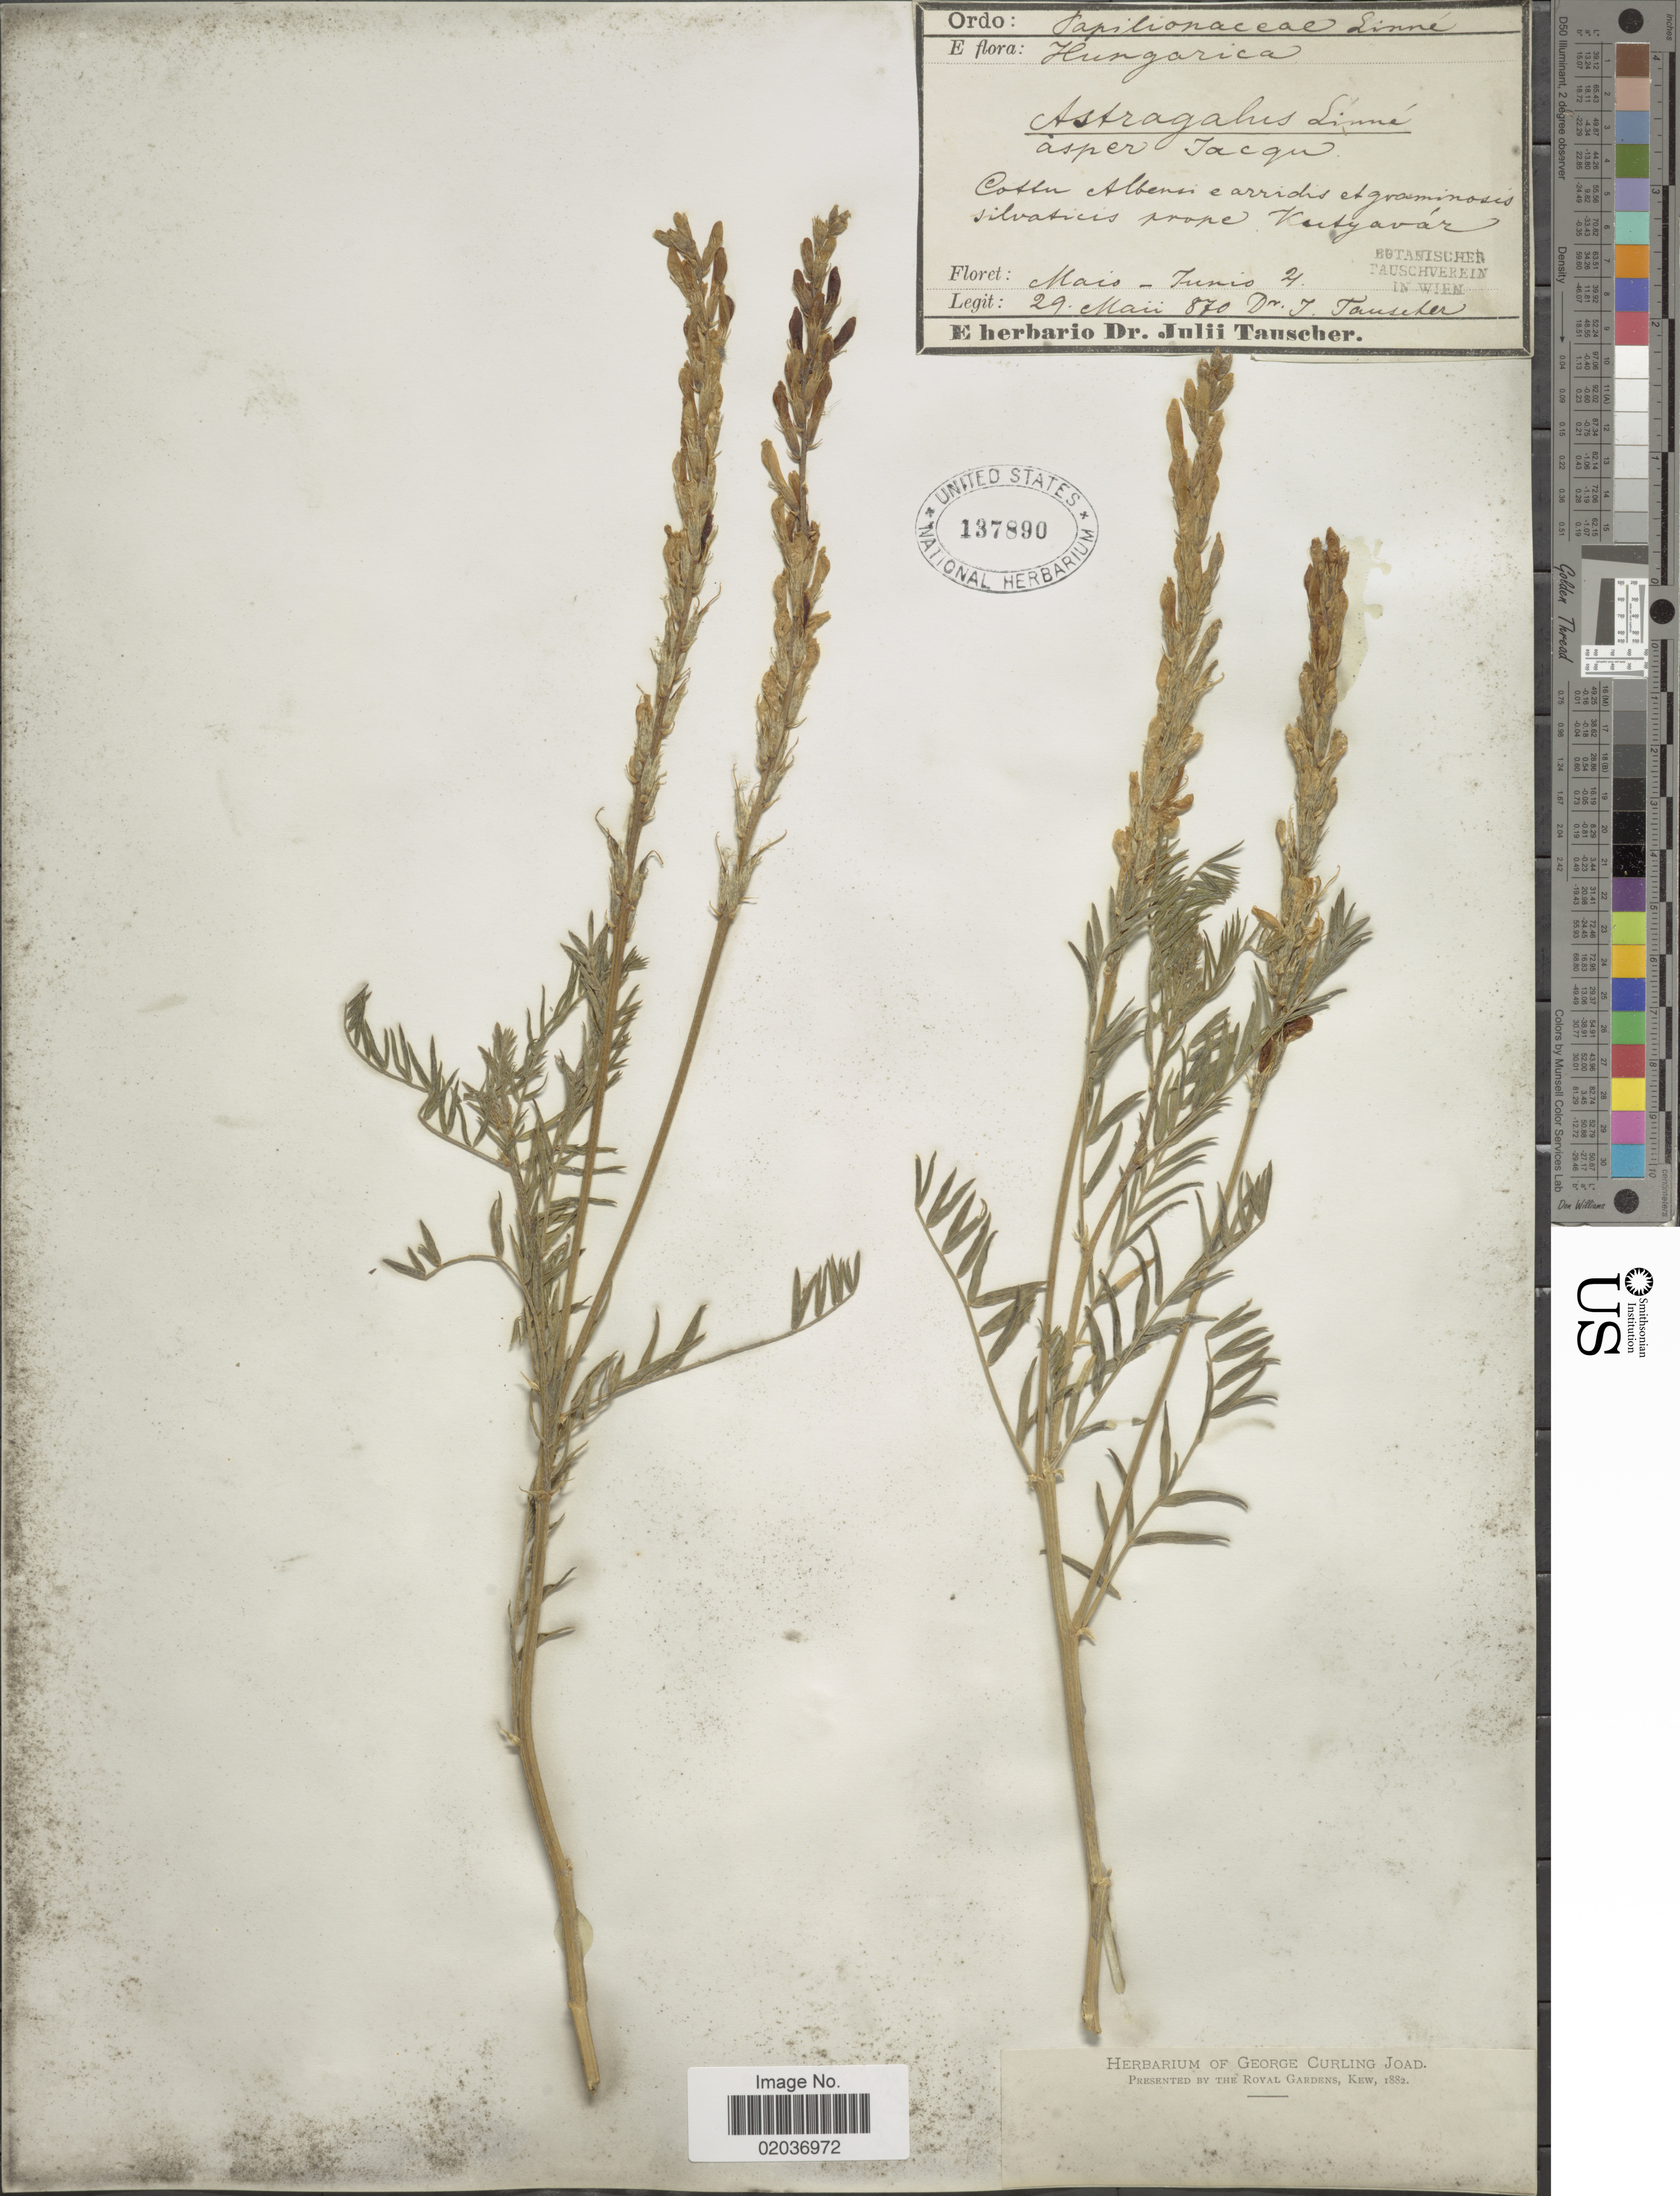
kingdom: Plantae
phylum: Tracheophyta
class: Magnoliopsida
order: Fabales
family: Fabaceae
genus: Astragalus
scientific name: Astragalus asper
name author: Jacq.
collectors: J. Tauscher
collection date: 1870-05-29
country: Hungary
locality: Cottn Albensi [interpreted] e arridis et graminosis silvaticis prope Vutyavár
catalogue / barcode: US 137890